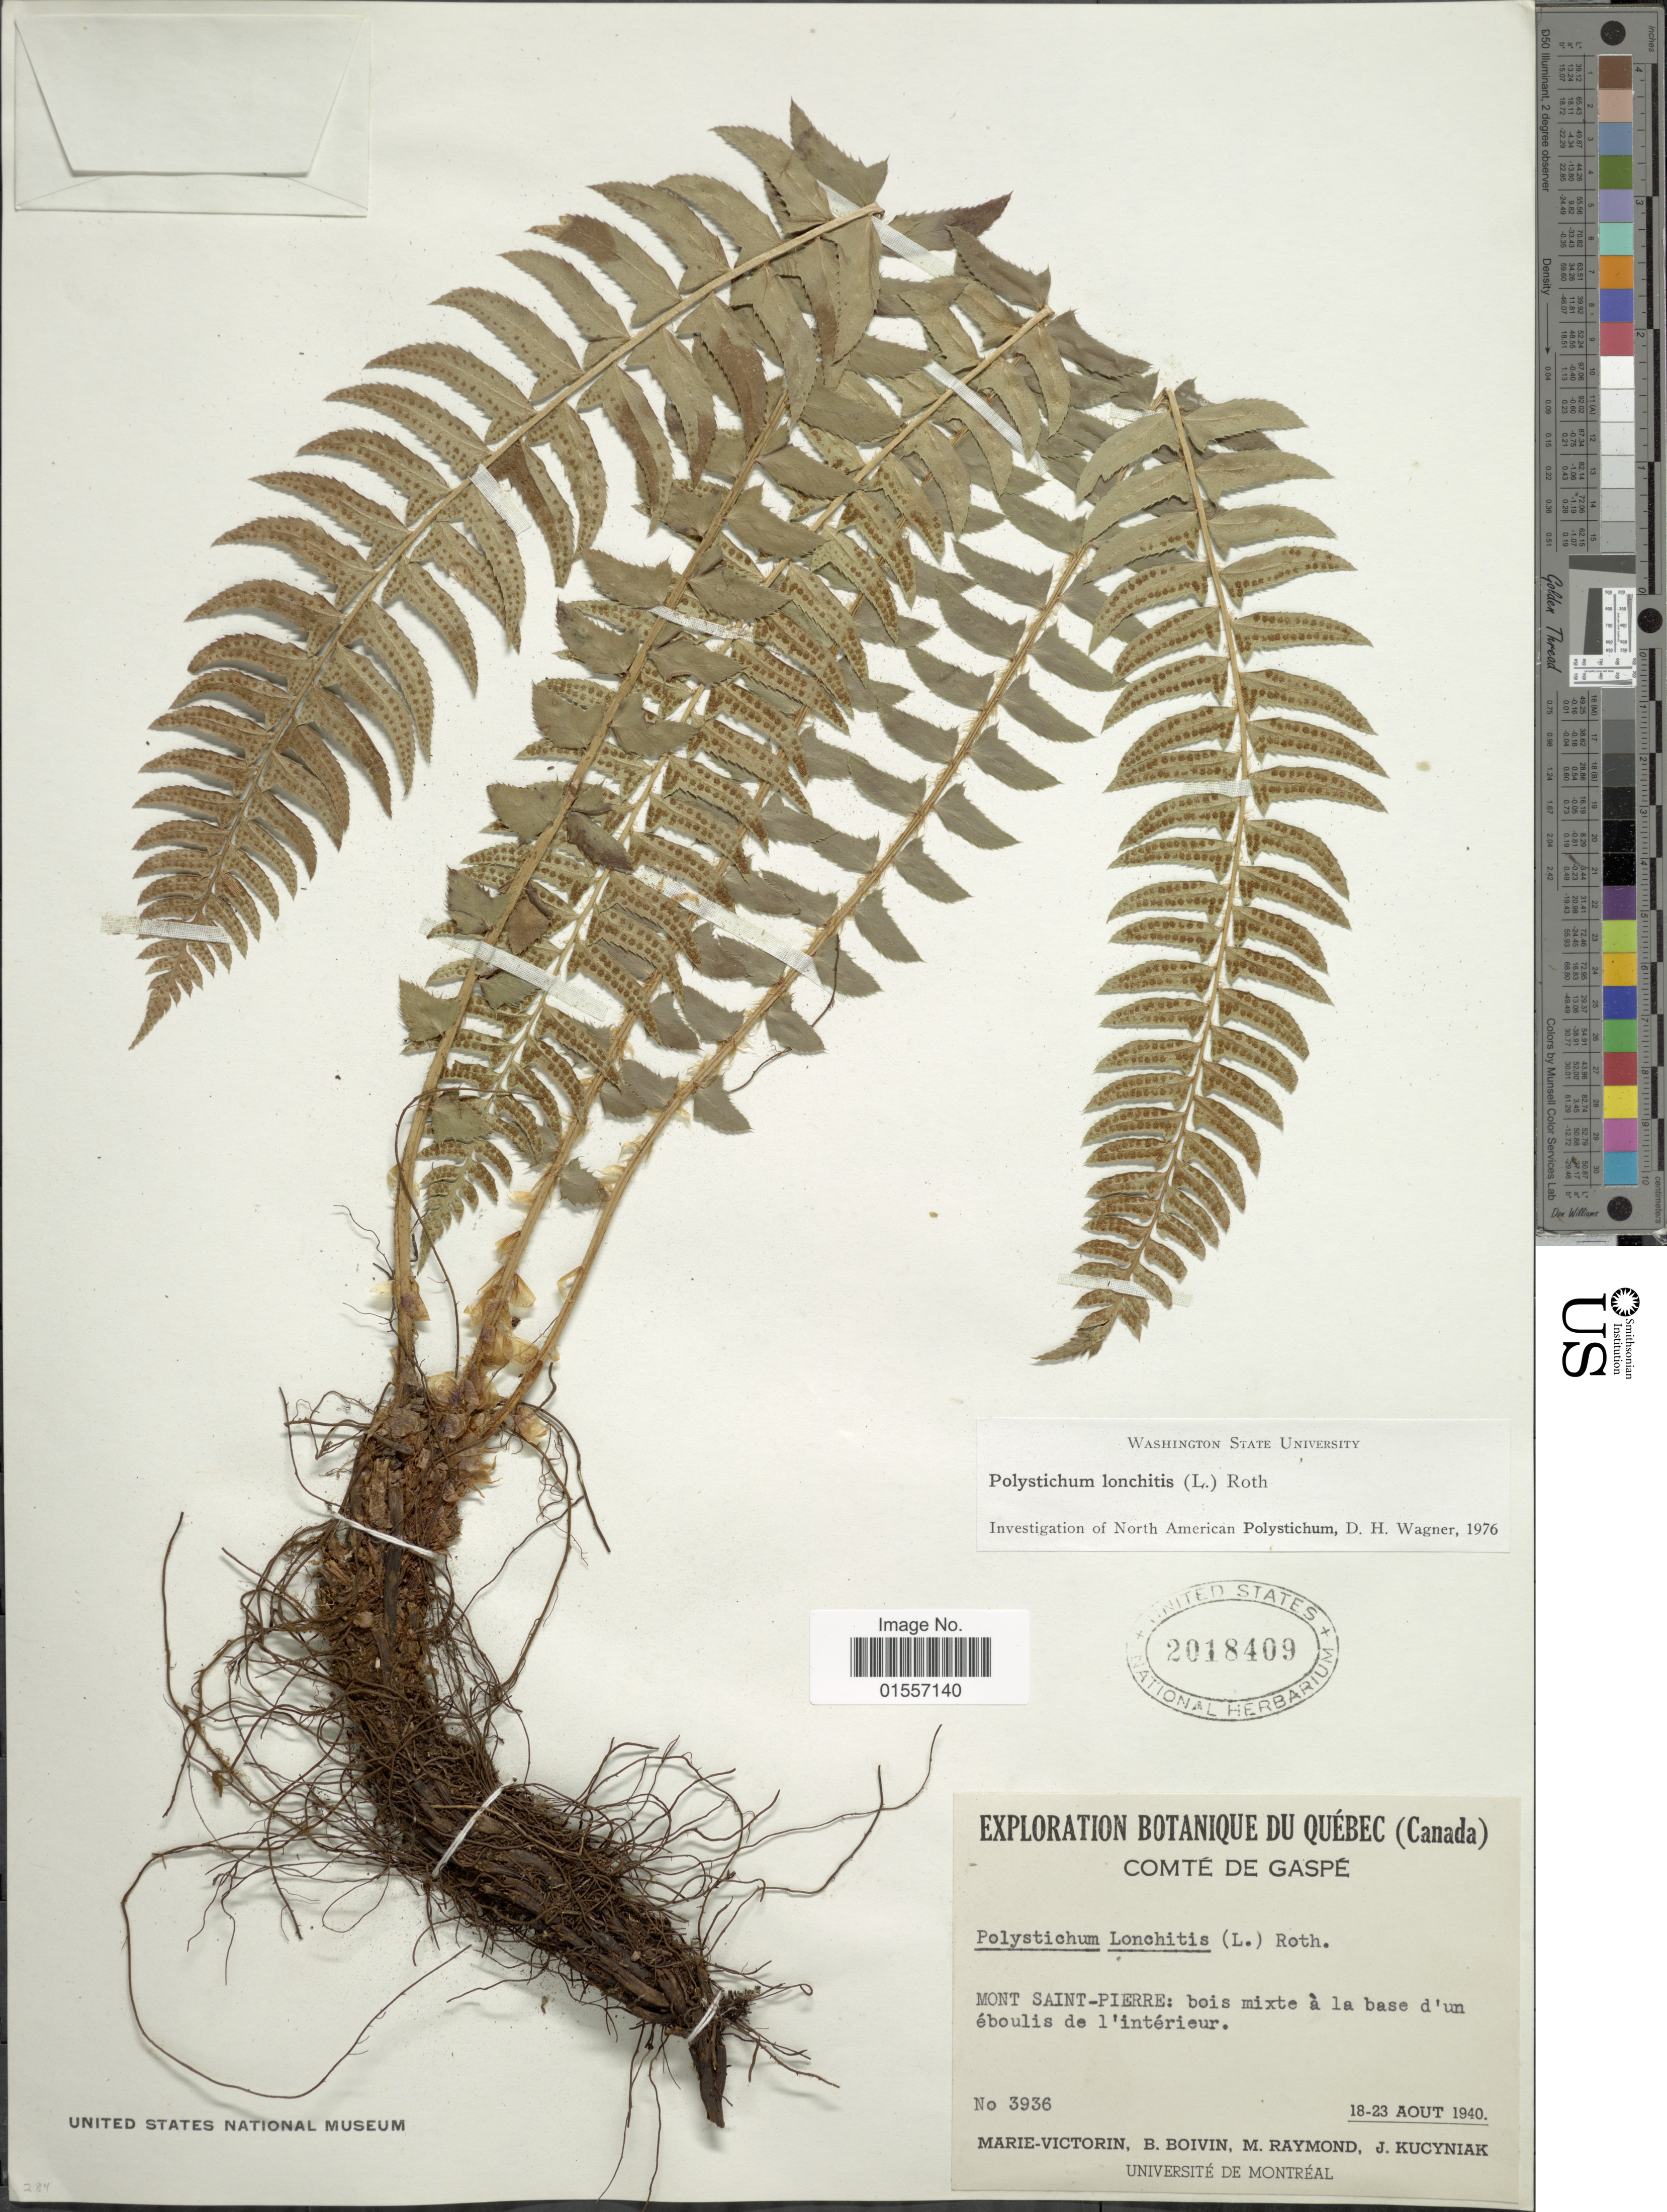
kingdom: Plantae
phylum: Tracheophyta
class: Polypodiopsida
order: Polypodiales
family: Dryopteridaceae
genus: Polystichum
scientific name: Polystichum lonchitis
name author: (Roth) L.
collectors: -. Marie-Victorin, J. R. B. Boivin, M. Raymond & J. Kucyniak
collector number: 3936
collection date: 1940-08-18/1940-08-23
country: Canada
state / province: Quebec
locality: Comté de Gaspé, Mont Saint-Pierre: bois mixte à la base d'un éboulis de l'intérieur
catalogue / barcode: US 2018409